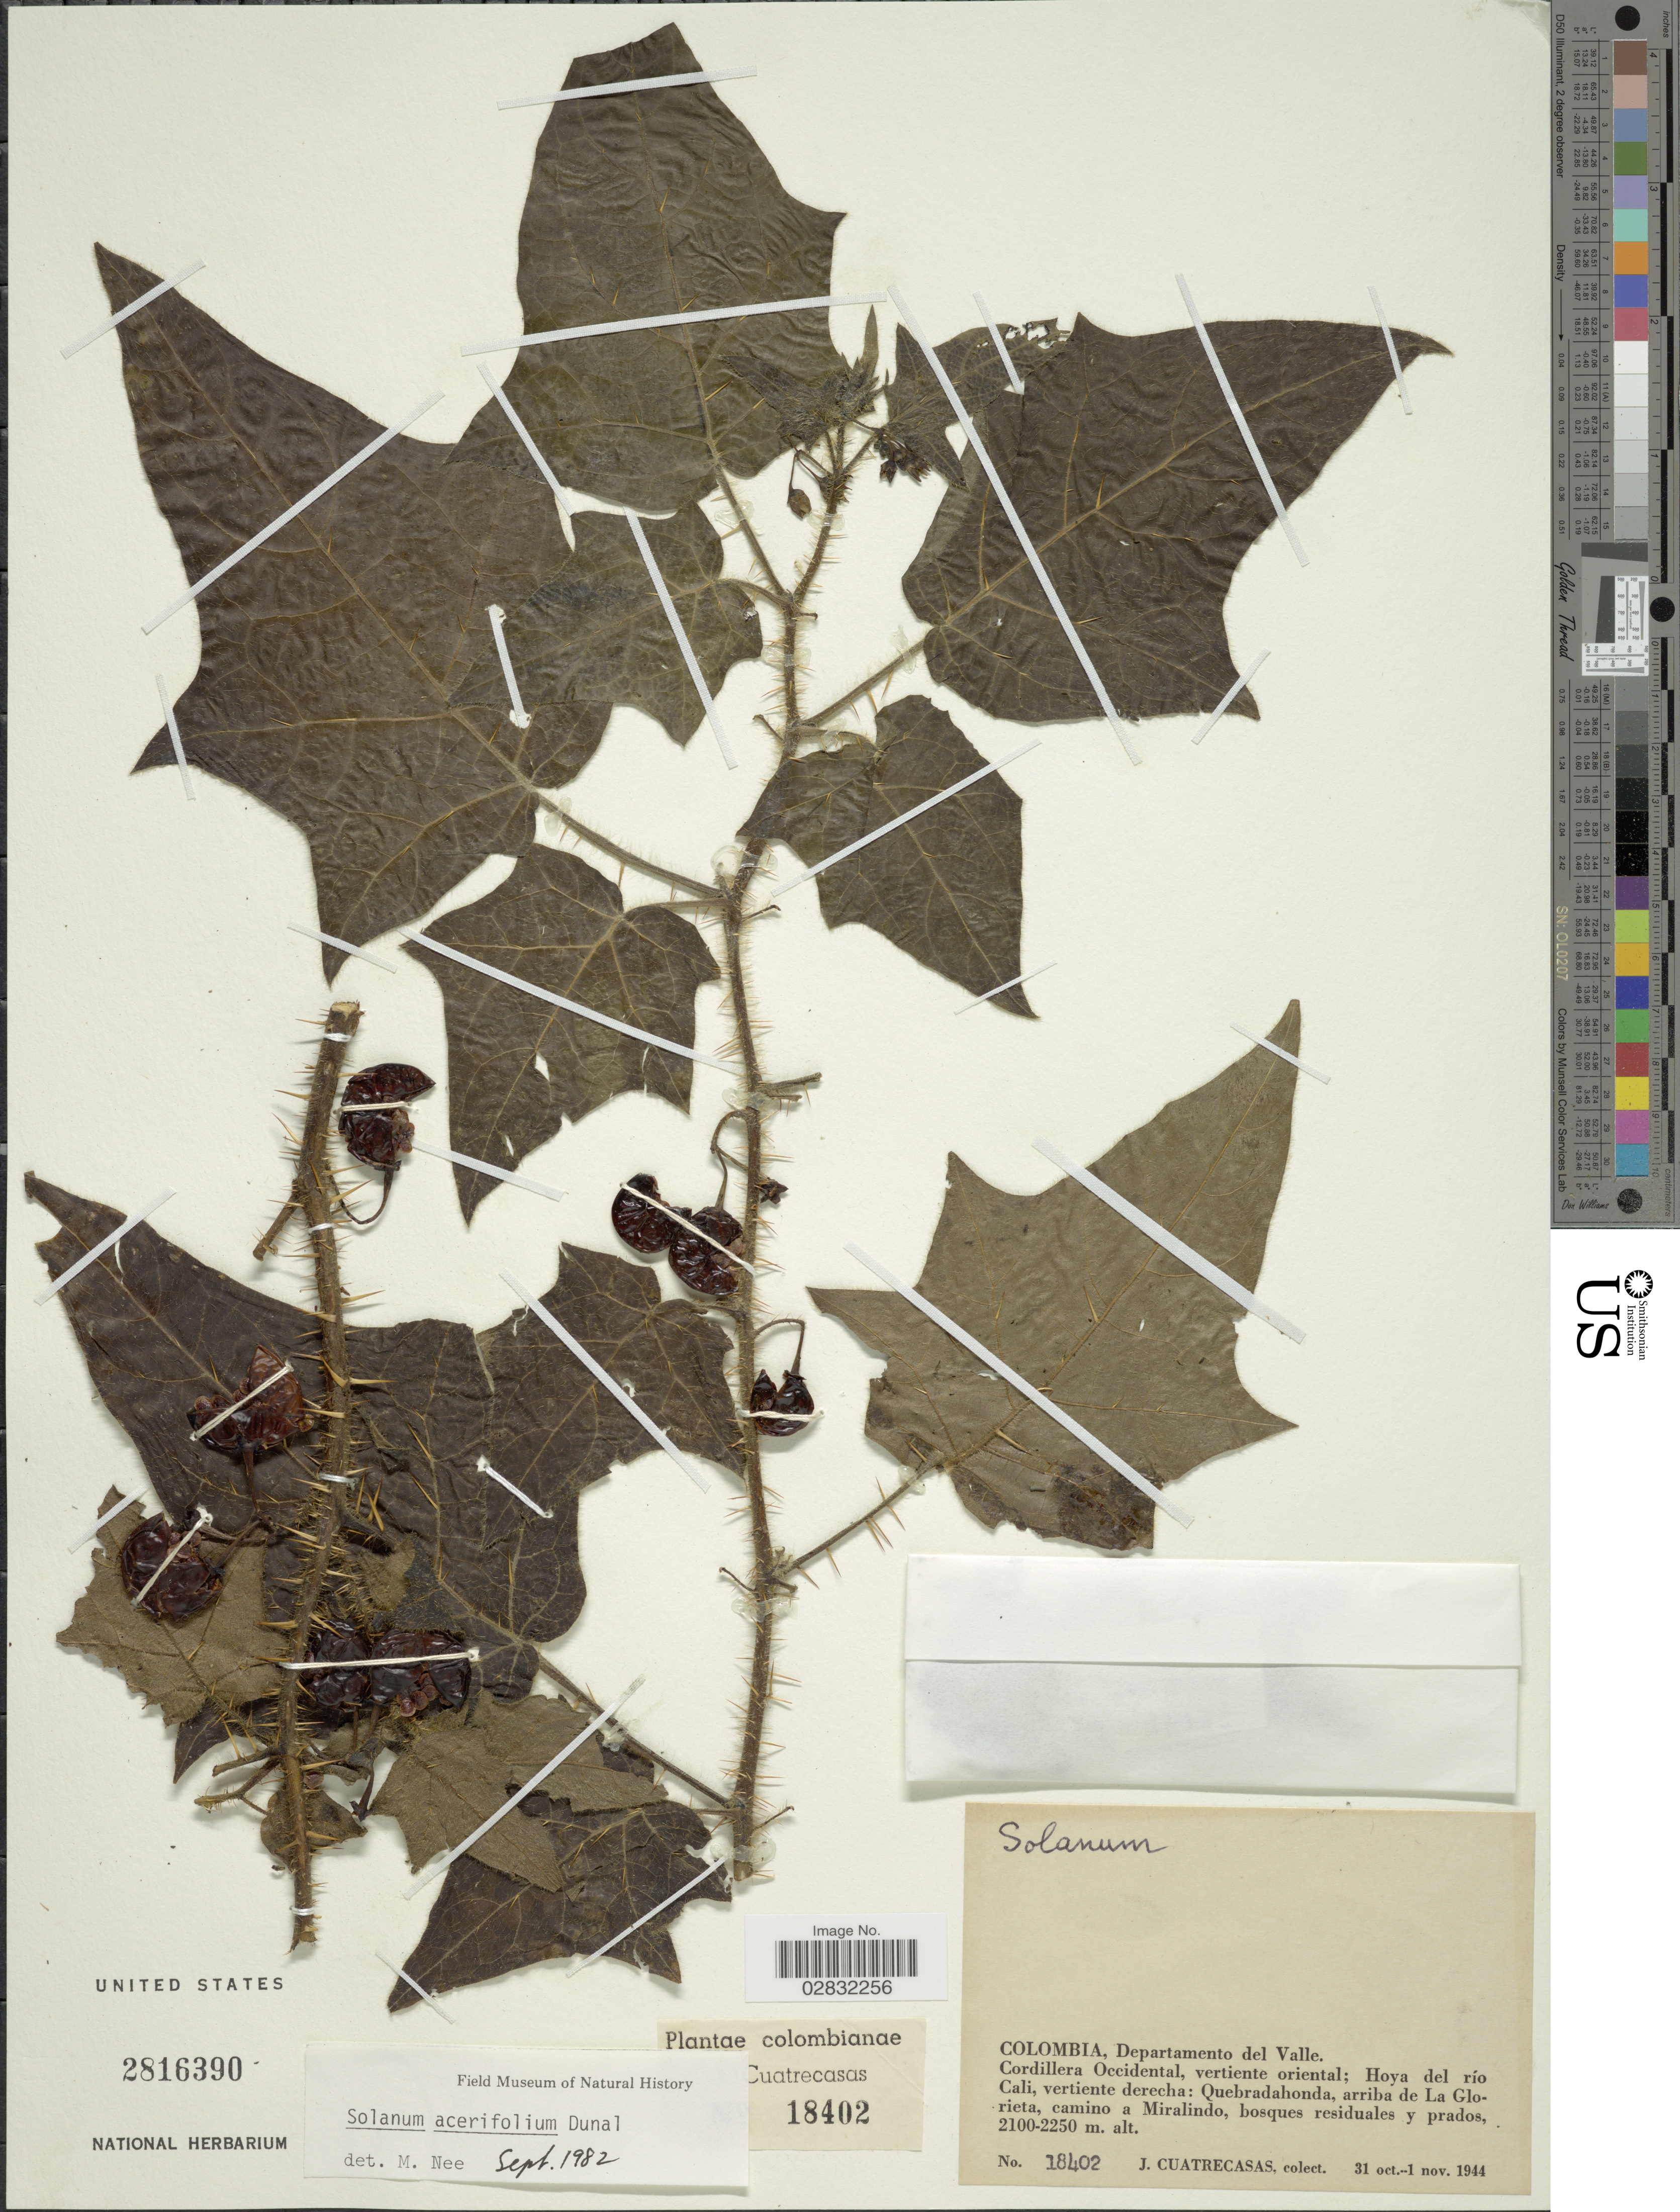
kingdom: Plantae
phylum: Tracheophyta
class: Magnoliopsida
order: Solanales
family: Solanaceae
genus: Solanum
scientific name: Solanum acerifolium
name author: Humb. & Bonpl. ex Dunal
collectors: J. Cuatrecasas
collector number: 18402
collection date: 1944-10-31/1944-11-01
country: Colombia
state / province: Valle del Cauca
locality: Departamento del Valle, Cordillera Occidental, vertiente occidental: Hoya del río Cali, vertiente derecha: Quebradahonda, arriba de La Glorieta, camino a Miralindo.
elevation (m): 2100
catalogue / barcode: US 2816390